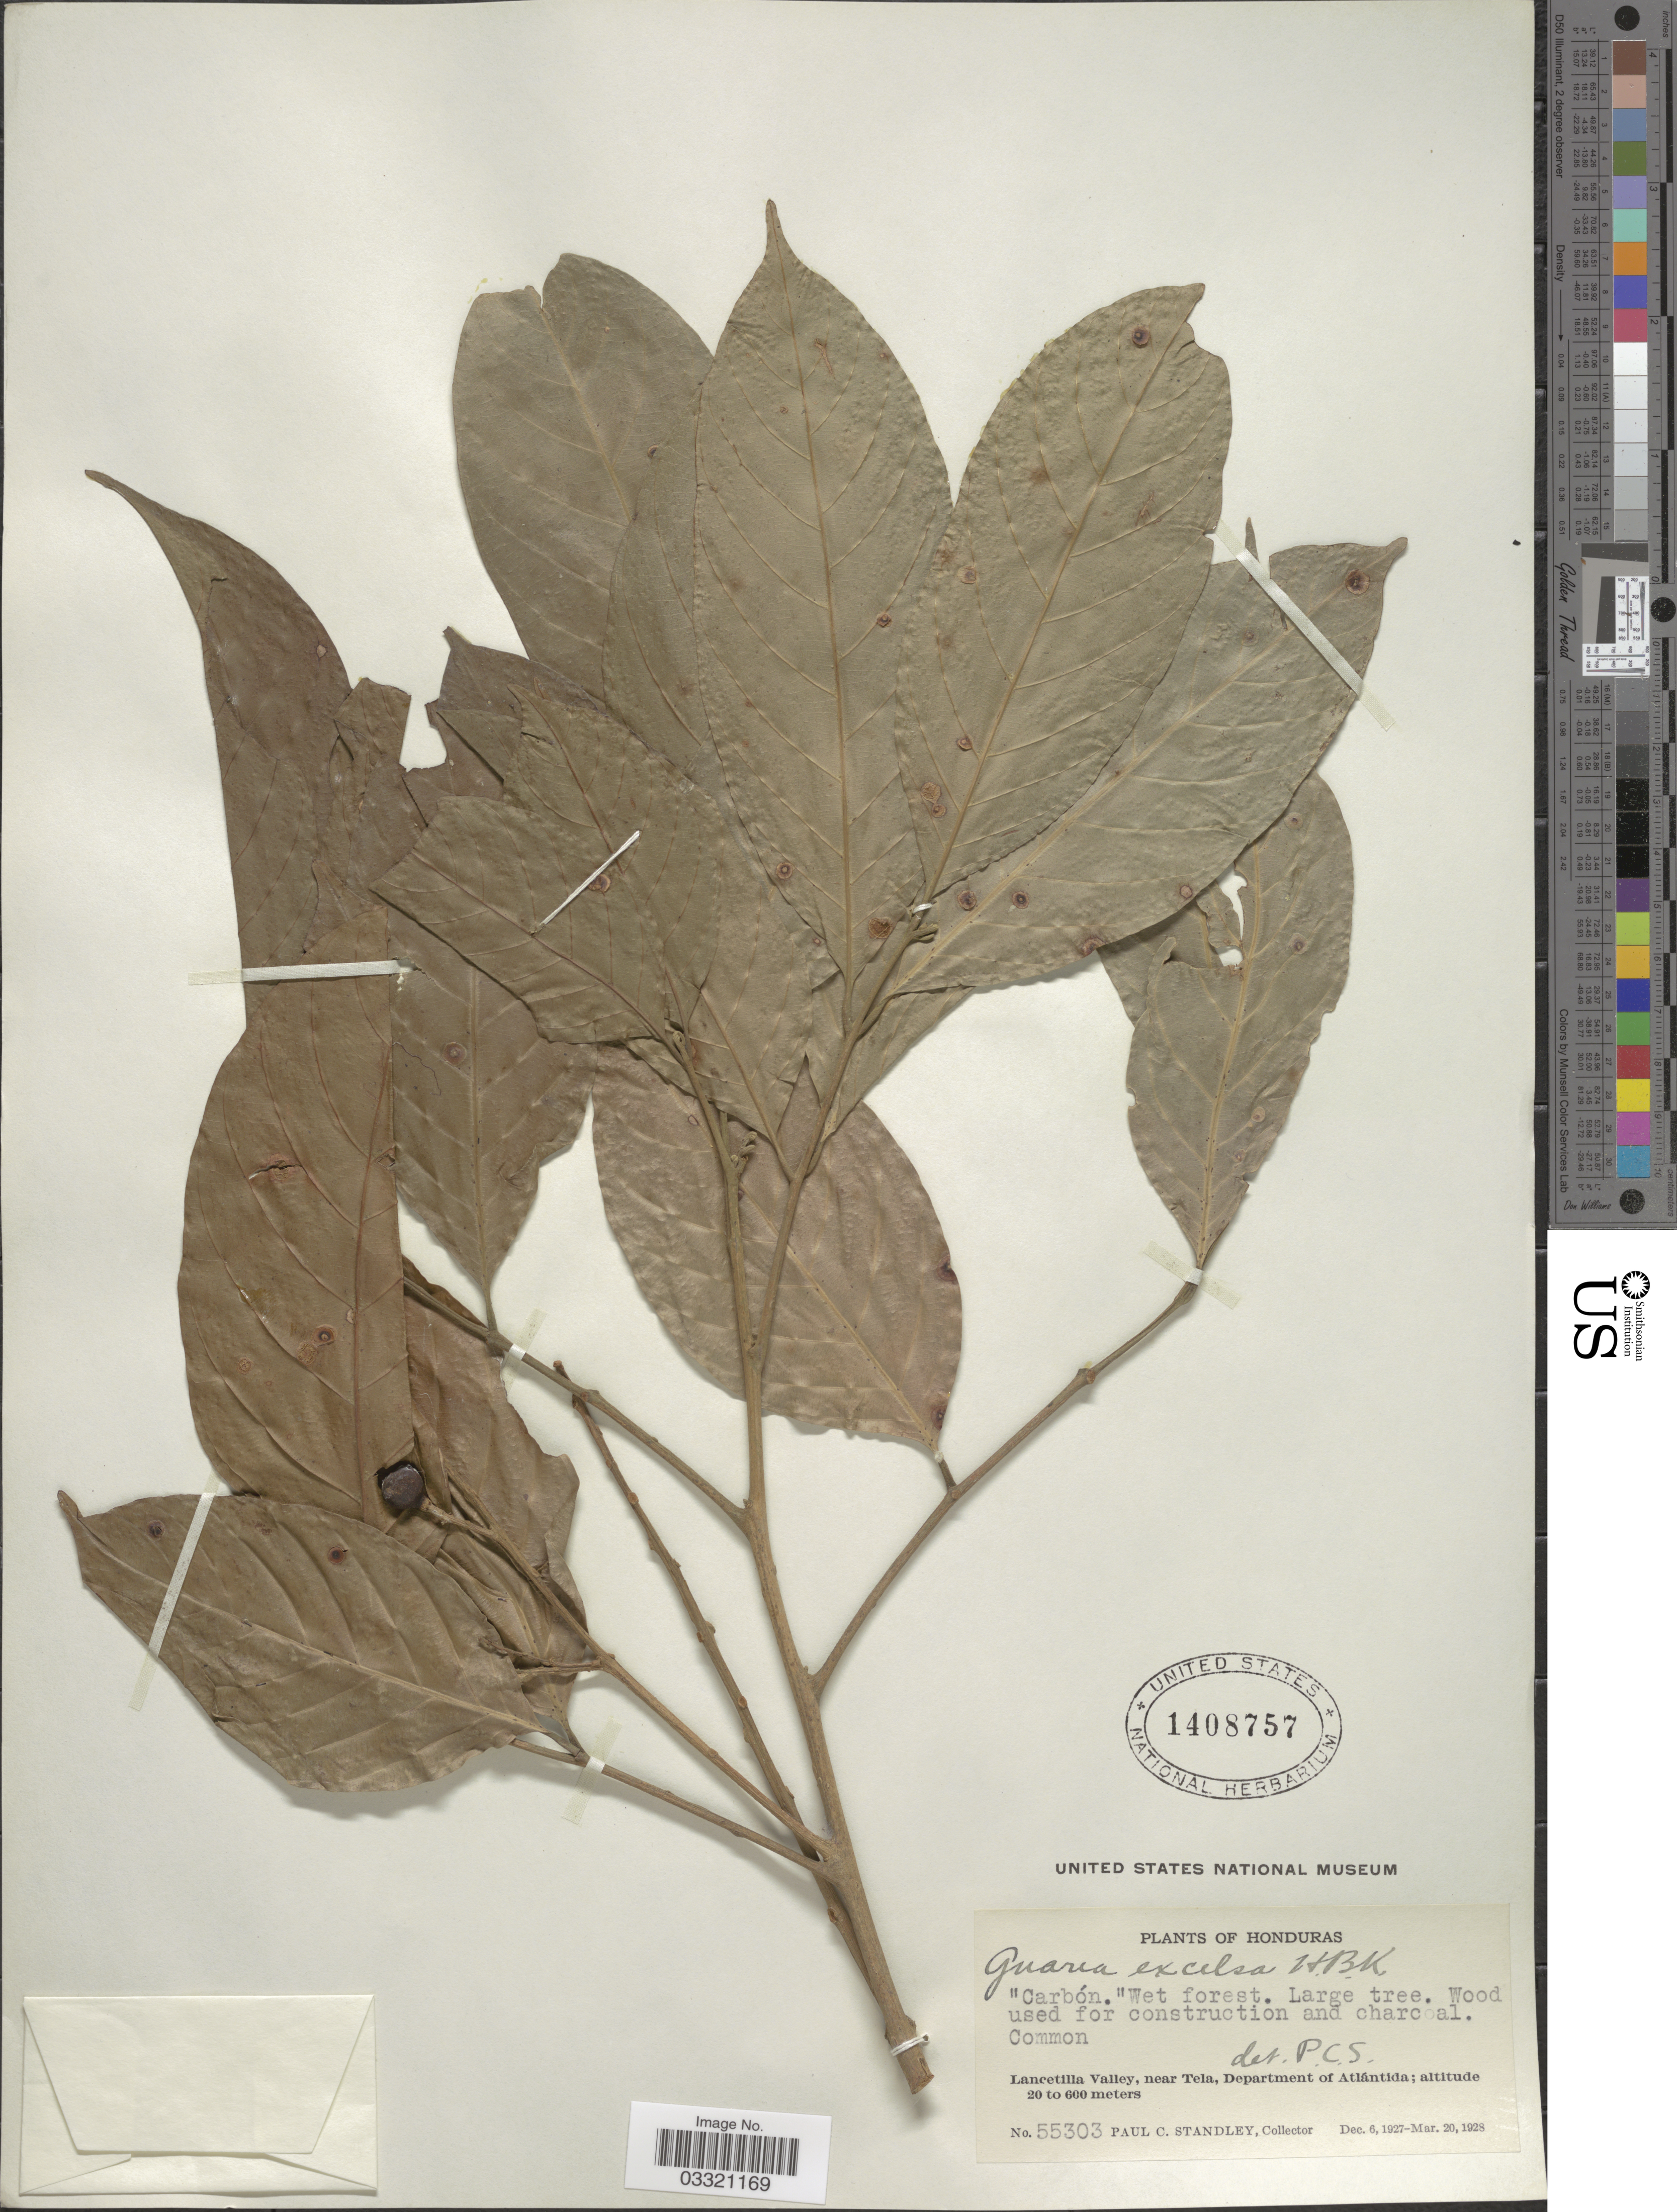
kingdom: Plantae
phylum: Tracheophyta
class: Magnoliopsida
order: Sapindales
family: Meliaceae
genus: Guarea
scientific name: Guarea excelsa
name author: Kunth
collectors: P. C. Standley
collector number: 55303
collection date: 1927-12-06/1928-03-20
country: Honduras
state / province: Atlántida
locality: Lancetilla Valley, near Tela, Department of Atlántida.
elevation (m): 20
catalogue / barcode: US 1408757